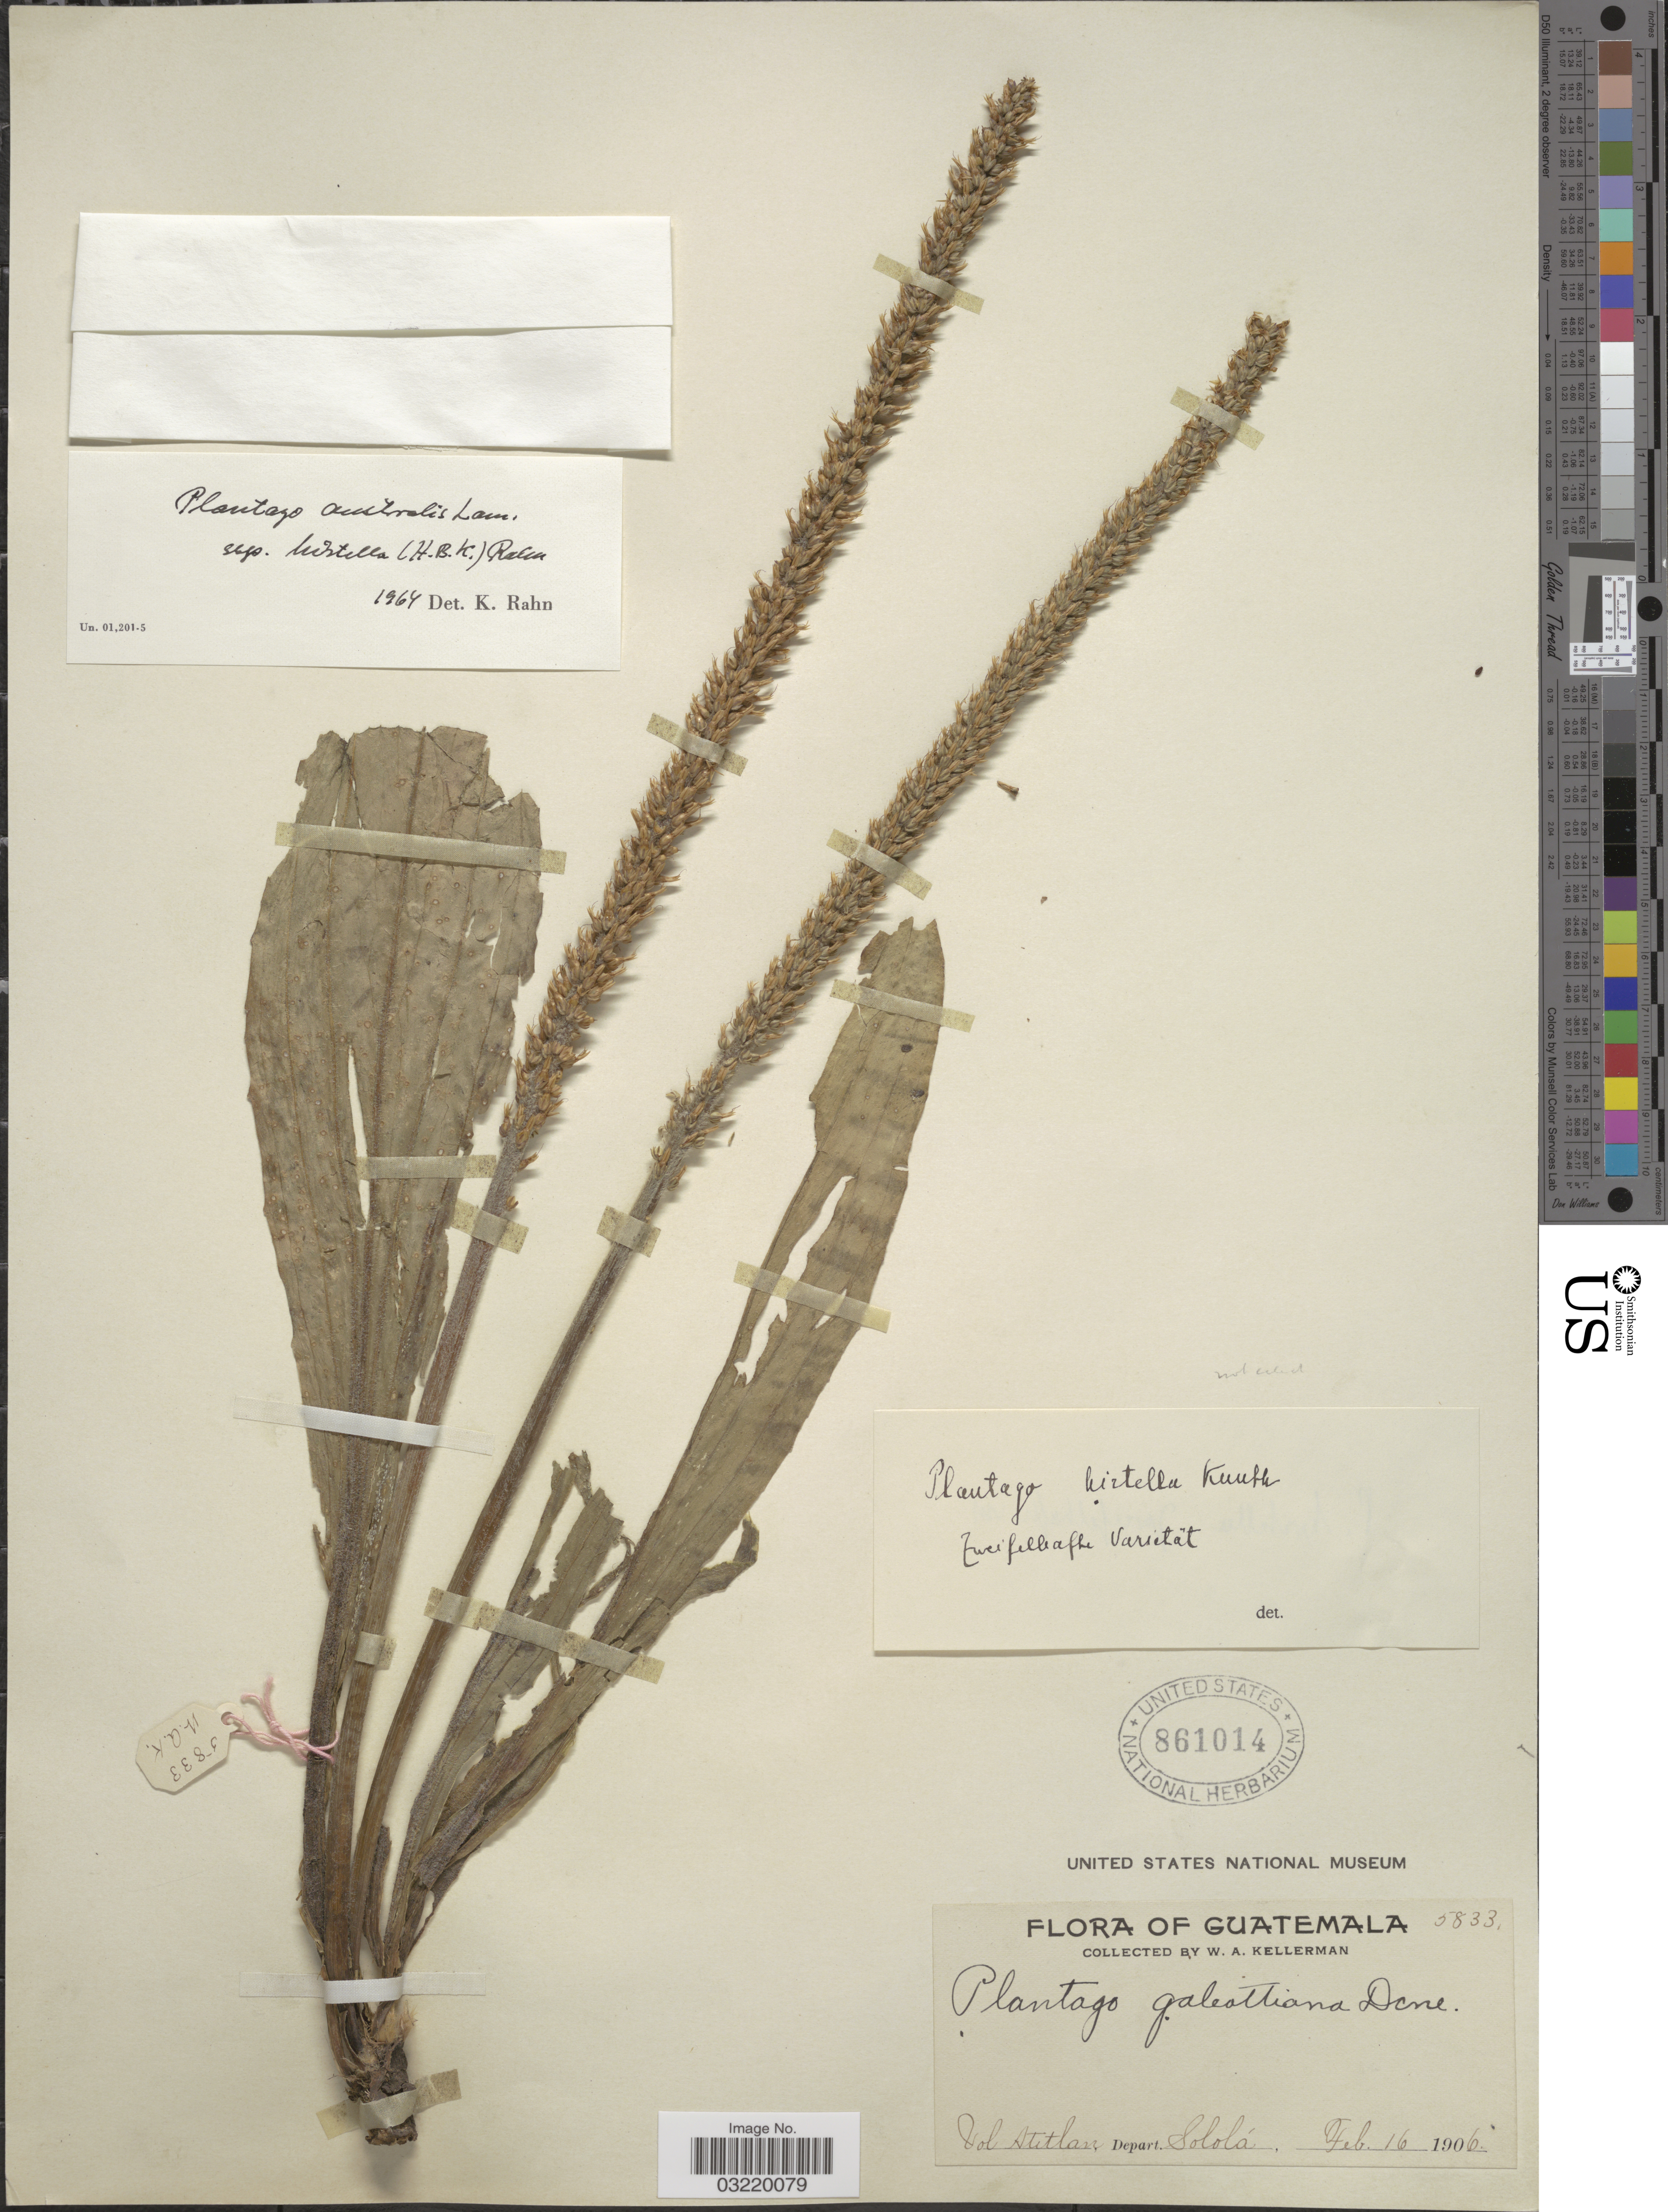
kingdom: Plantae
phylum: Tracheophyta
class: Magnoliopsida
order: Lamiales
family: Plantaginaceae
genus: Plantago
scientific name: Plantago australis subsp. hirtella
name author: (Kunth) Rahn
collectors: W. Kellerman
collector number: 5833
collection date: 1906-02-16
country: Guatemala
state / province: Sololá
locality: Vol Atitlan,Depart. Sololá.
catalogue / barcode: US 861014